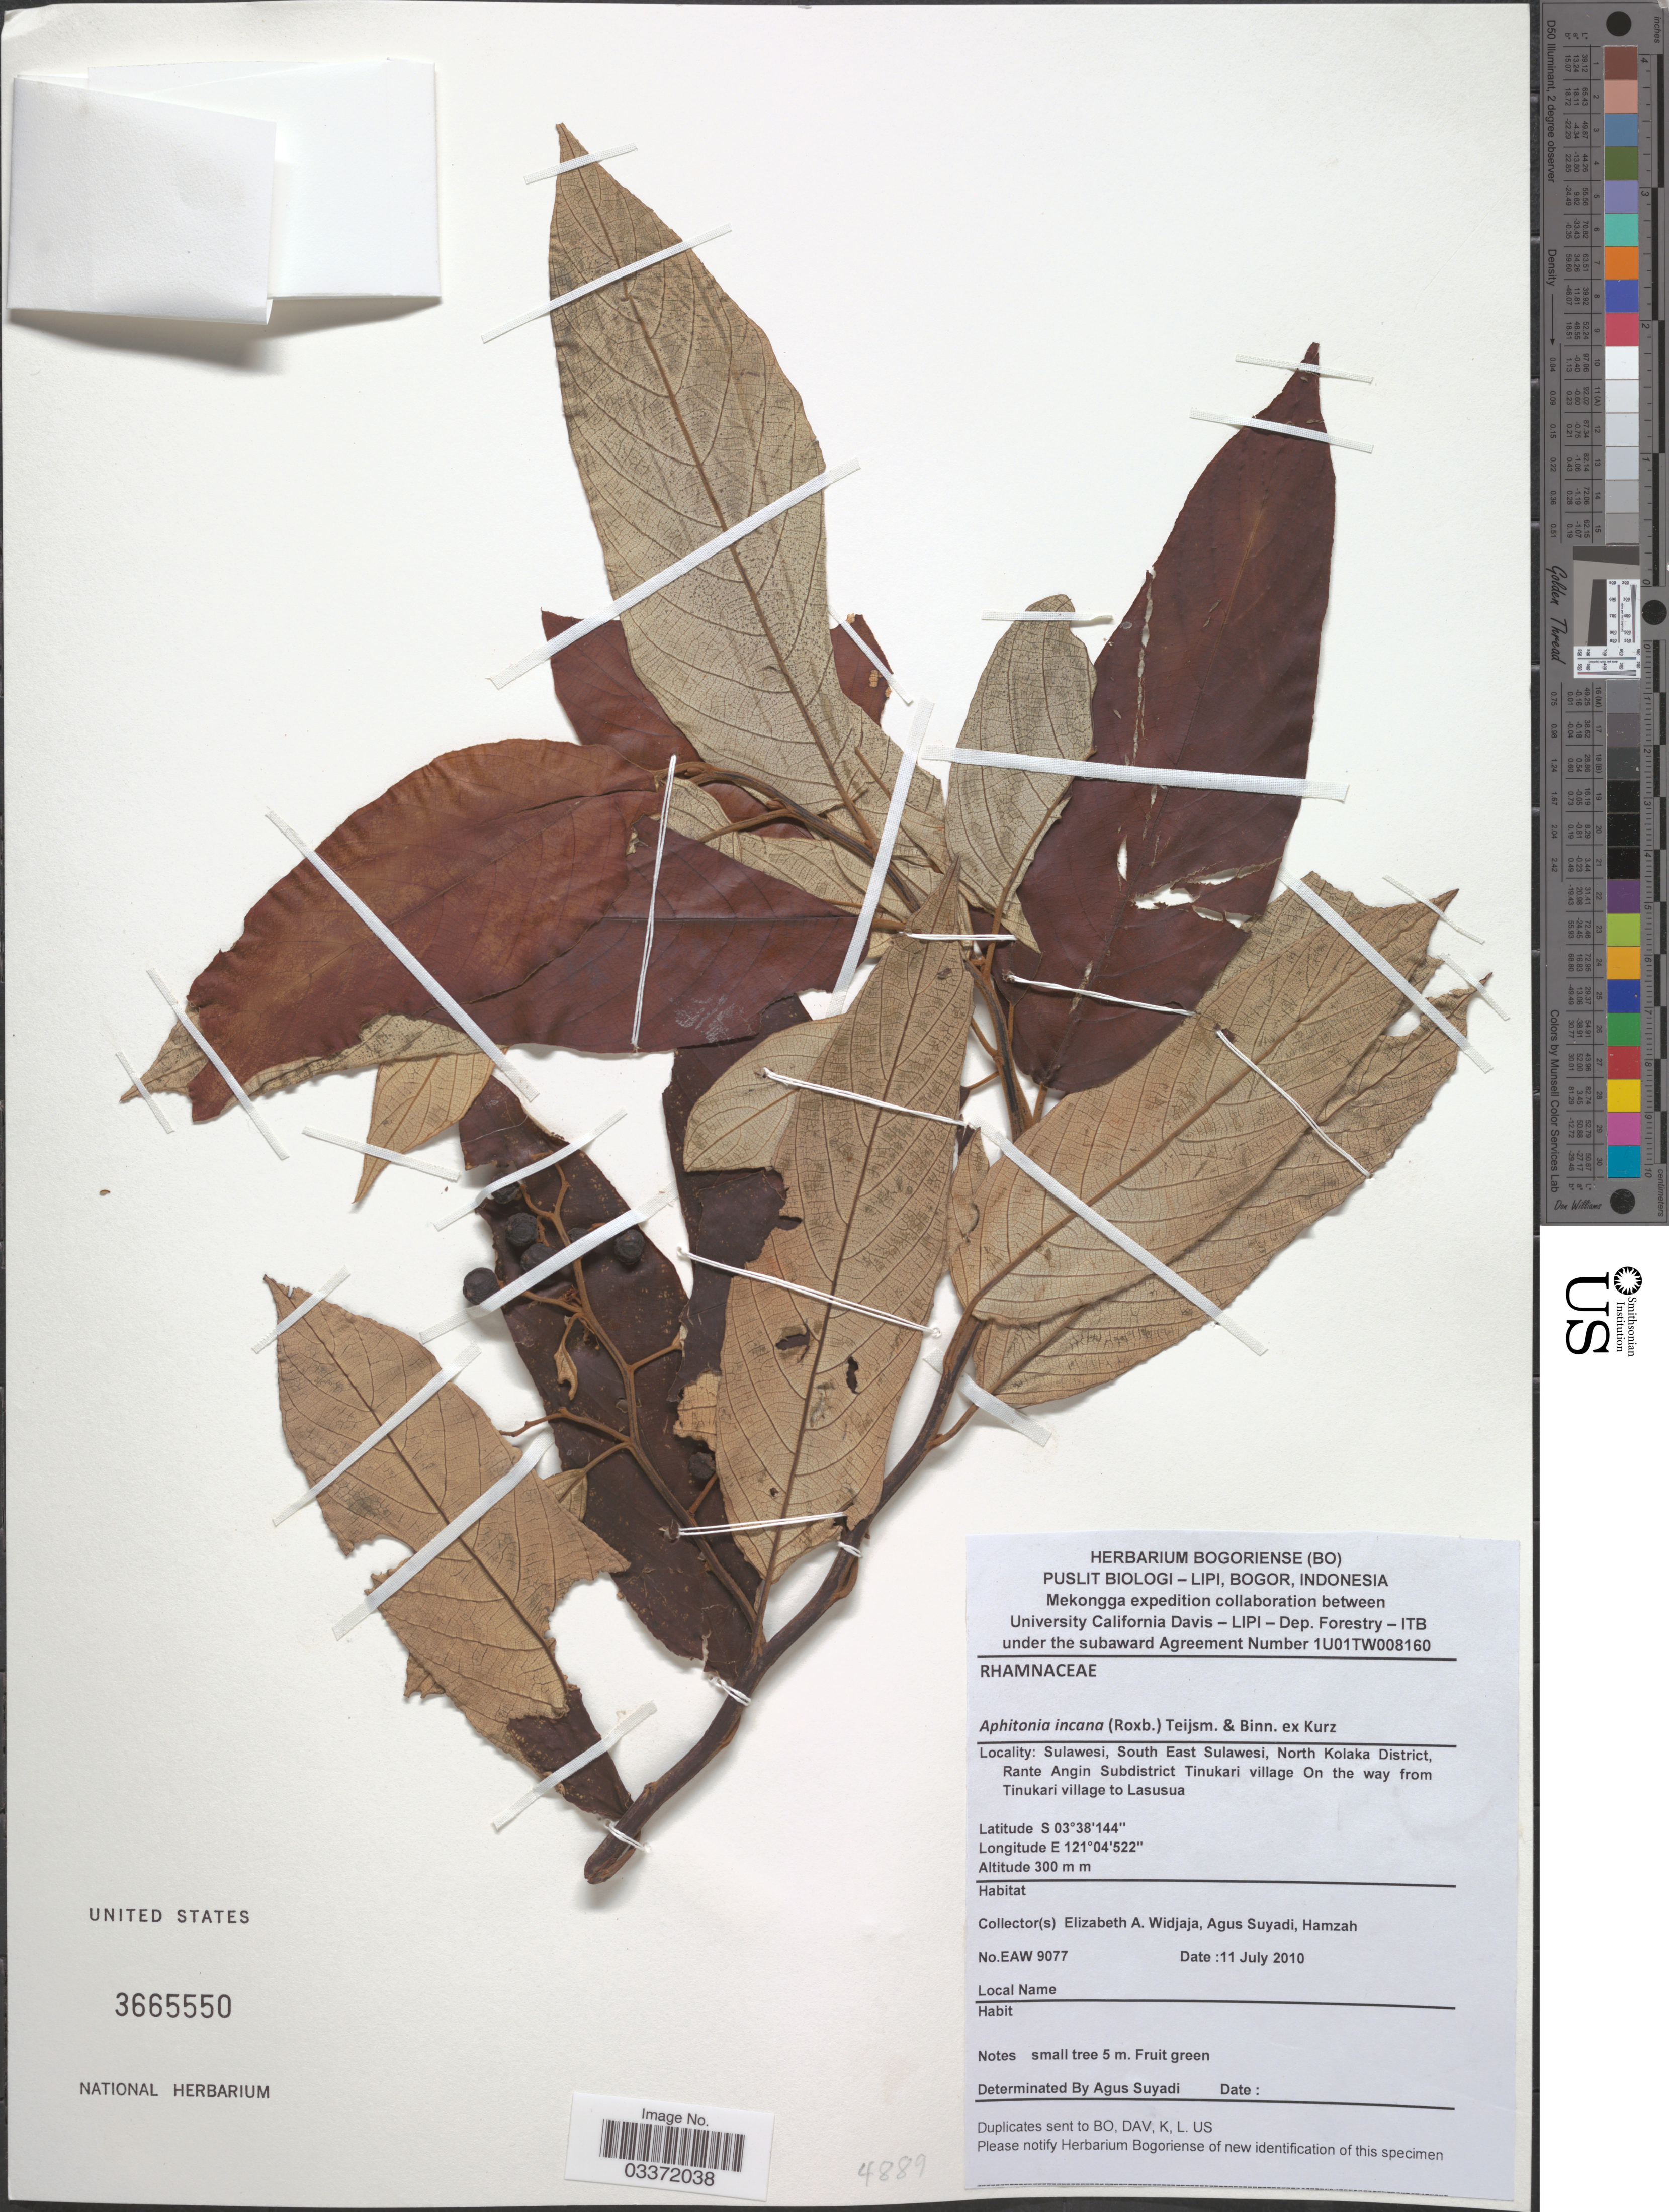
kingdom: Plantae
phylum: Tracheophyta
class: Magnoliopsida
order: Rosales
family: Rhamnaceae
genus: Alphitonia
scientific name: Alphitonia incana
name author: (Roxb.) Teisjm. & Binn. ex Kurz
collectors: E. A. Widjaja, A. Suyadi & -. Hamzah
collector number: EAW 9077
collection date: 2010-07-11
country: Indonesia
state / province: Sulawesi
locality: South East Sulawesi, North Kolaka District, Rante Angin Subdistrict Tinukari village On the way from Tinukari village to Lasusua.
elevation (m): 300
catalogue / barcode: US 3665550